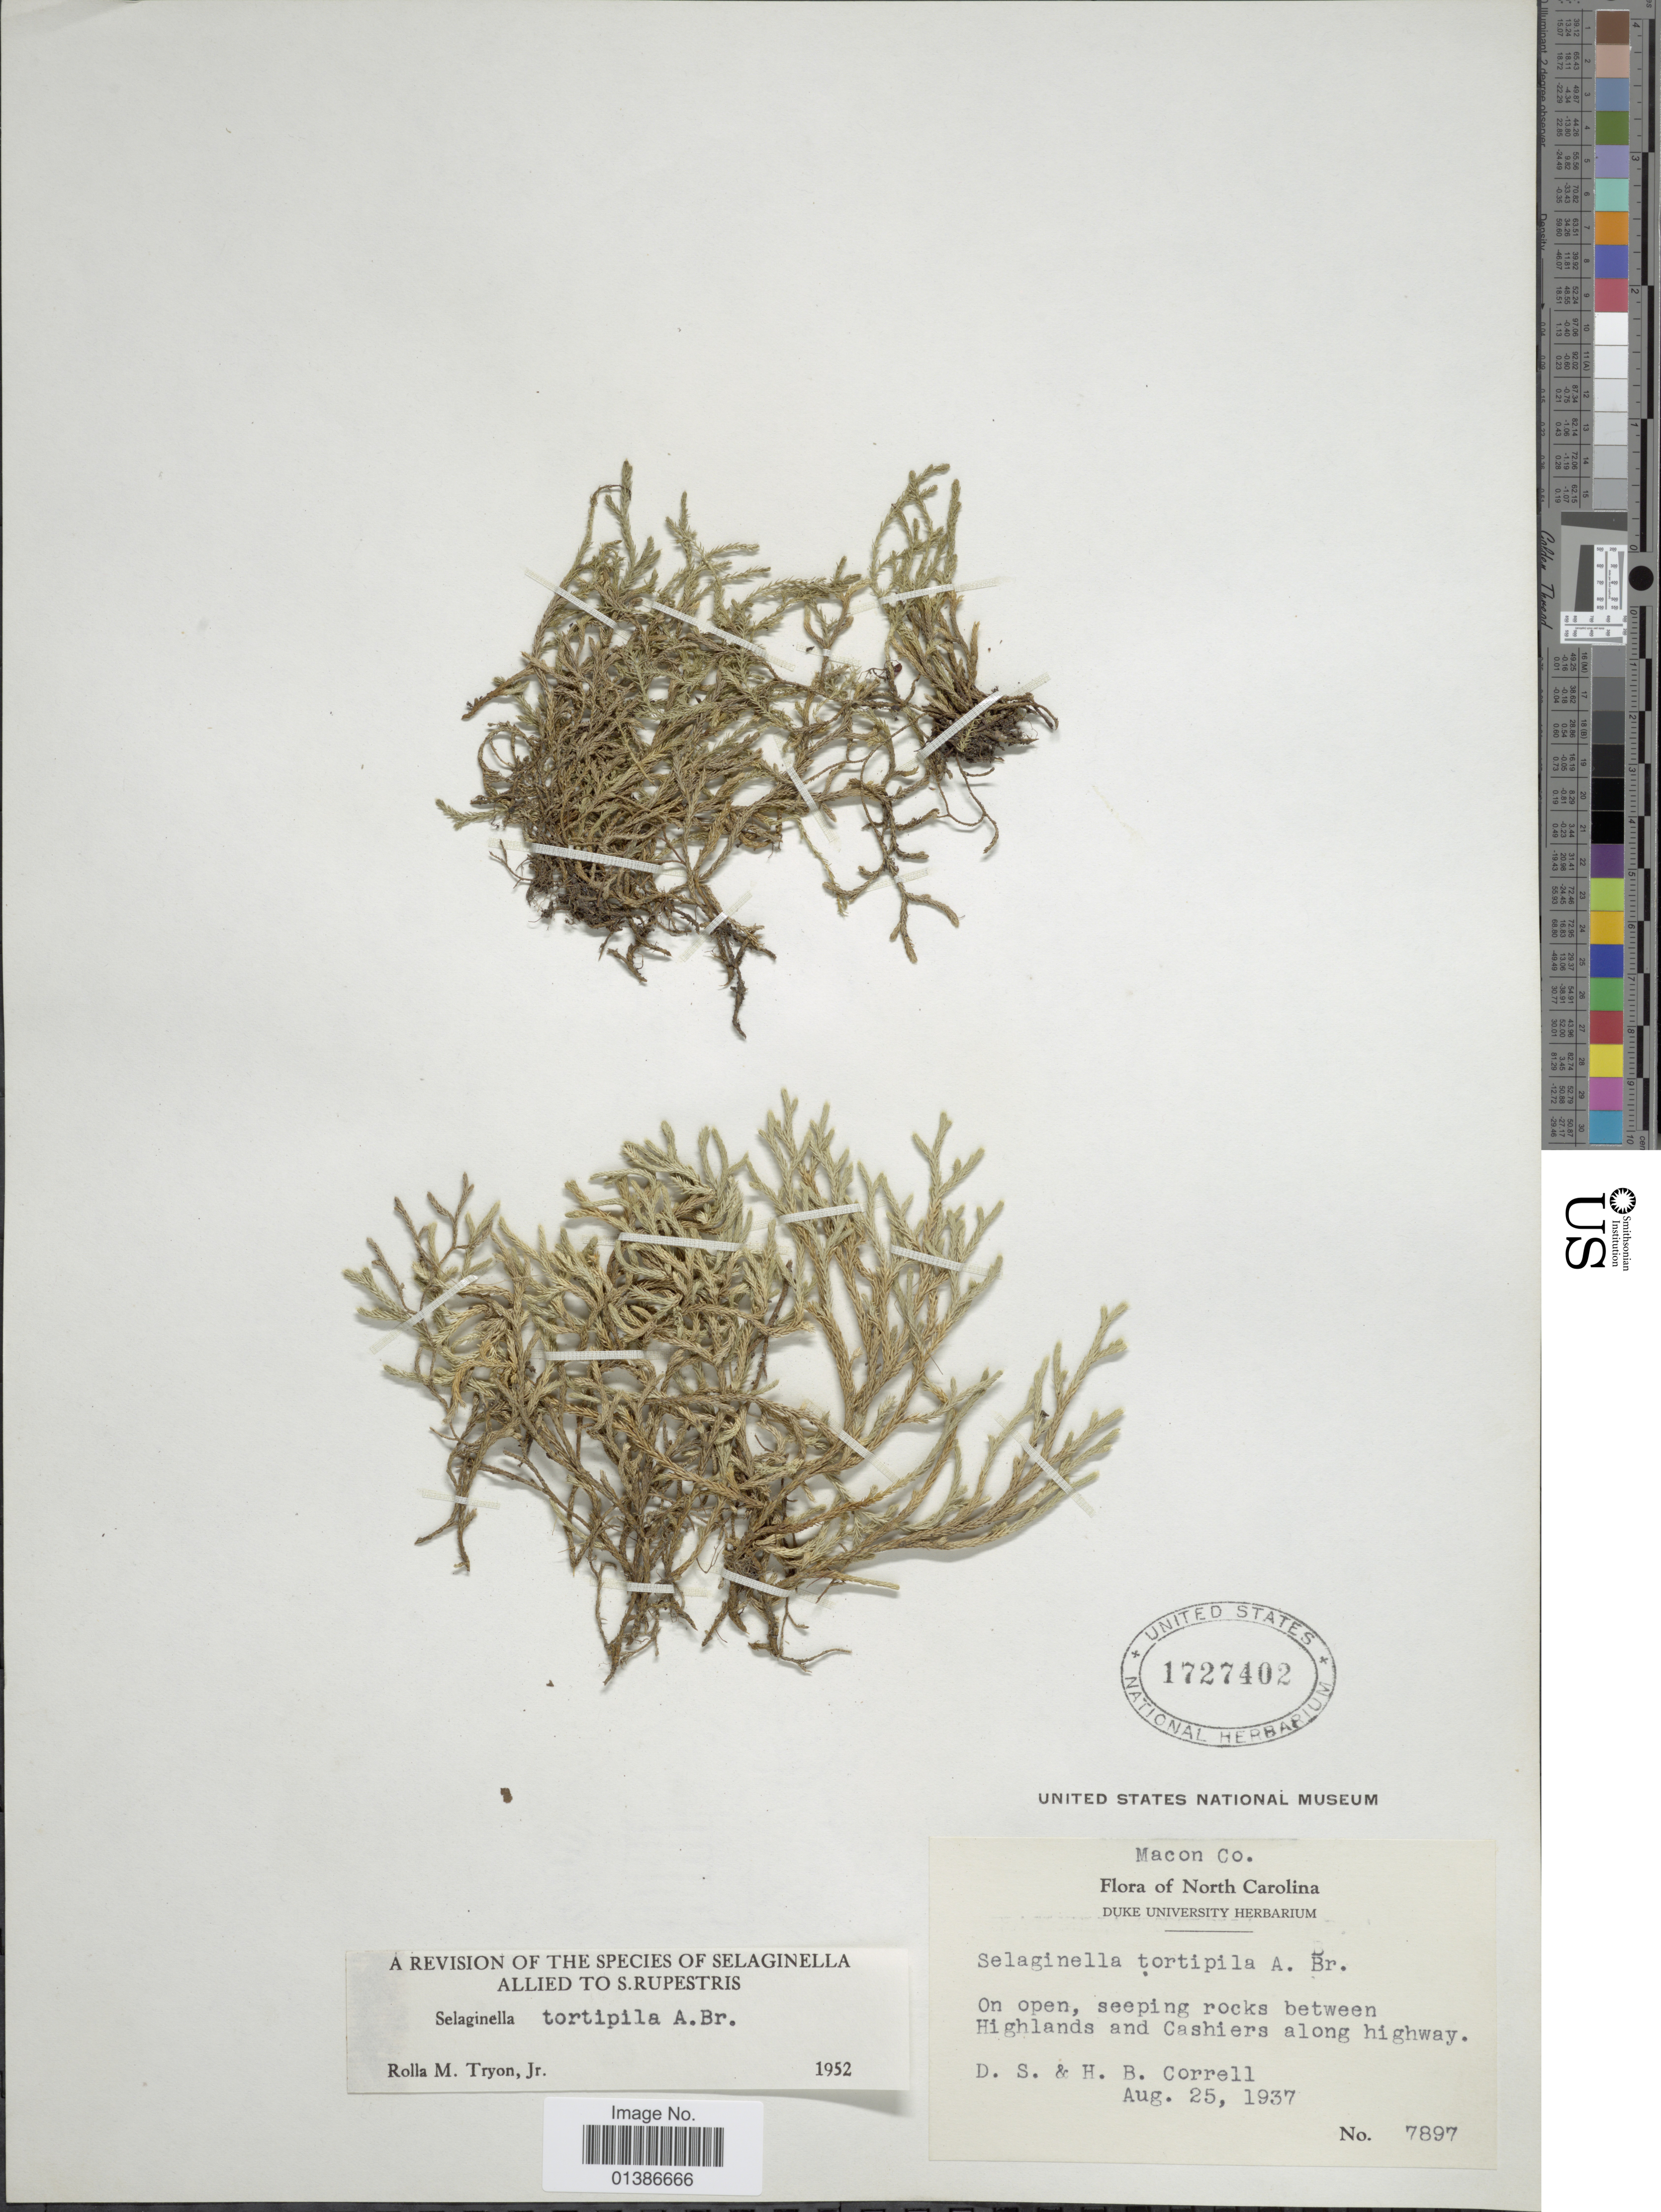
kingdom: Plantae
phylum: Tracheophyta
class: Lycopodiopsida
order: Selaginellales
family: Selaginellaceae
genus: Selaginella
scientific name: Selaginella tortipila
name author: A. Braun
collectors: D. S. Correll & H. Correll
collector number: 7897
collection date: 1937-08-25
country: United States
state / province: North Carolina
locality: Macon Co. On open, seeping rocks between Highlands and Cashiers along highway.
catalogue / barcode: US 1727402